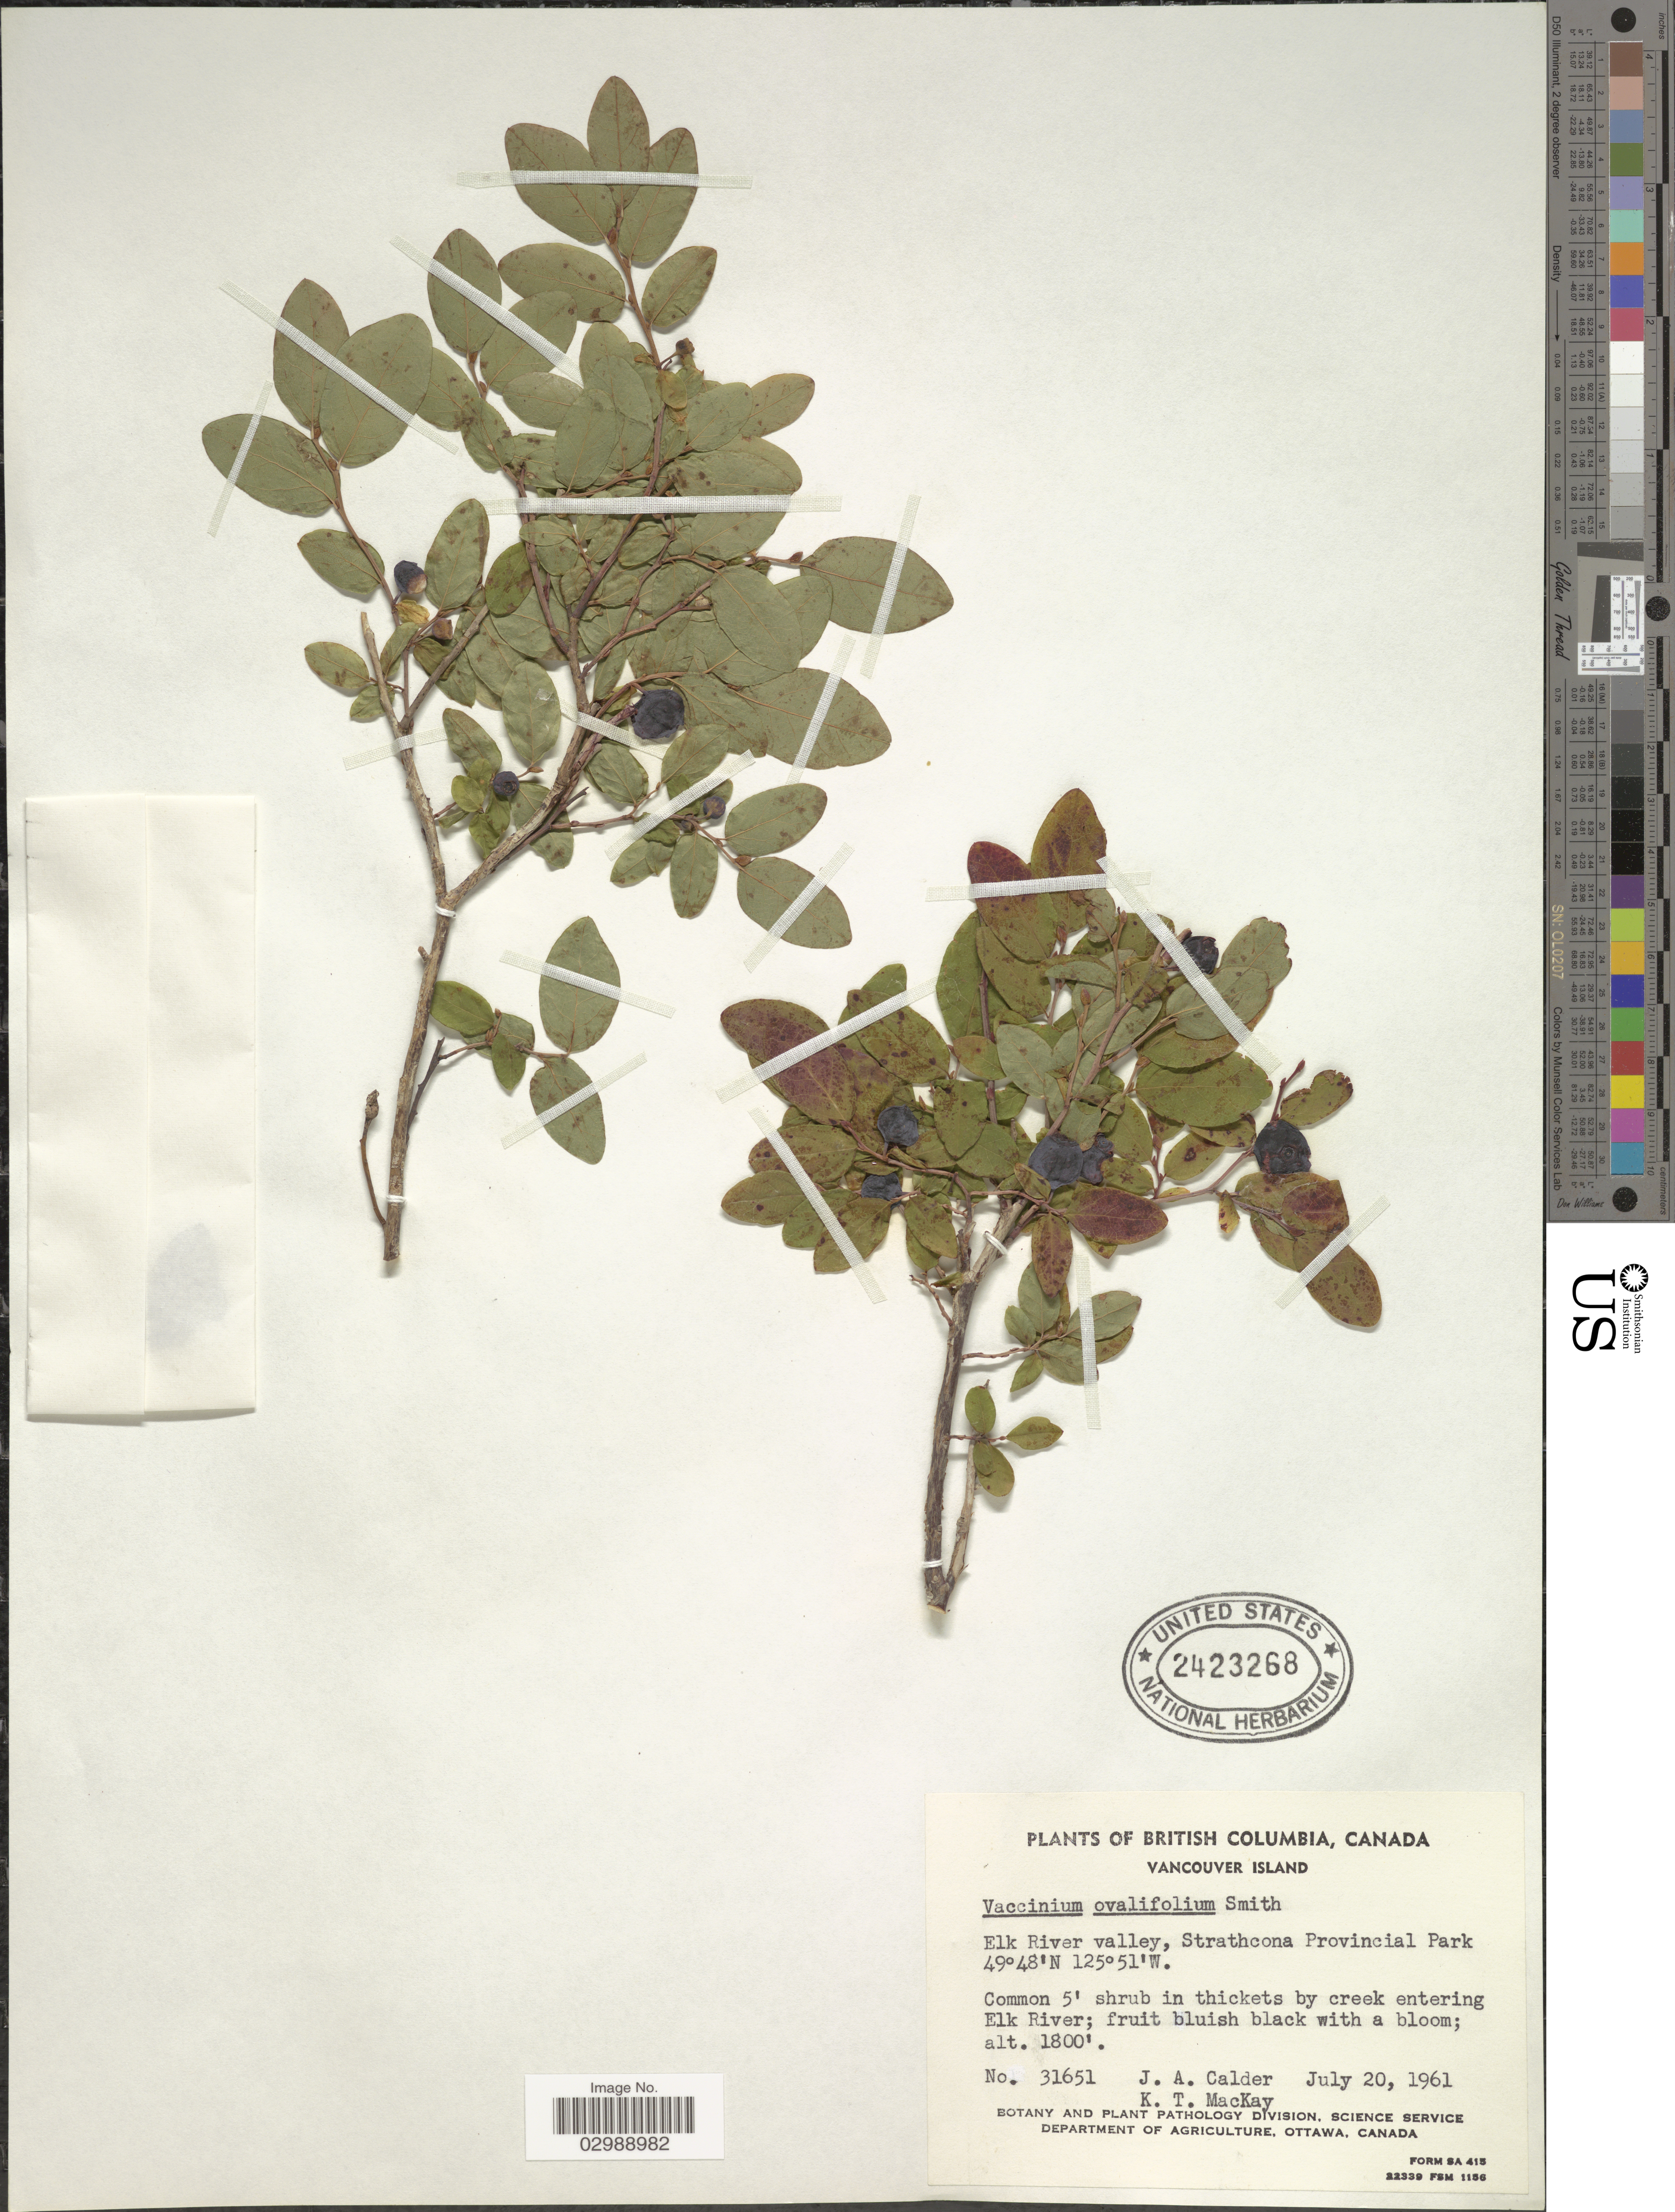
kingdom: Plantae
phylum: Tracheophyta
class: Magnoliopsida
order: Ericales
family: Ericaceae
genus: Vaccinium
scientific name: Vaccinium ovalifolium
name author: Sm.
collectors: J. A. Calder & K. T. Mackay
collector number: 31651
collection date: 1961-07-20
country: Canada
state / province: British Columbia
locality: Vancouver Island. Elk River valley, Strathcona Provincial Park. In thickets by creek entering Elk river.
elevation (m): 549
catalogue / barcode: US 2423268